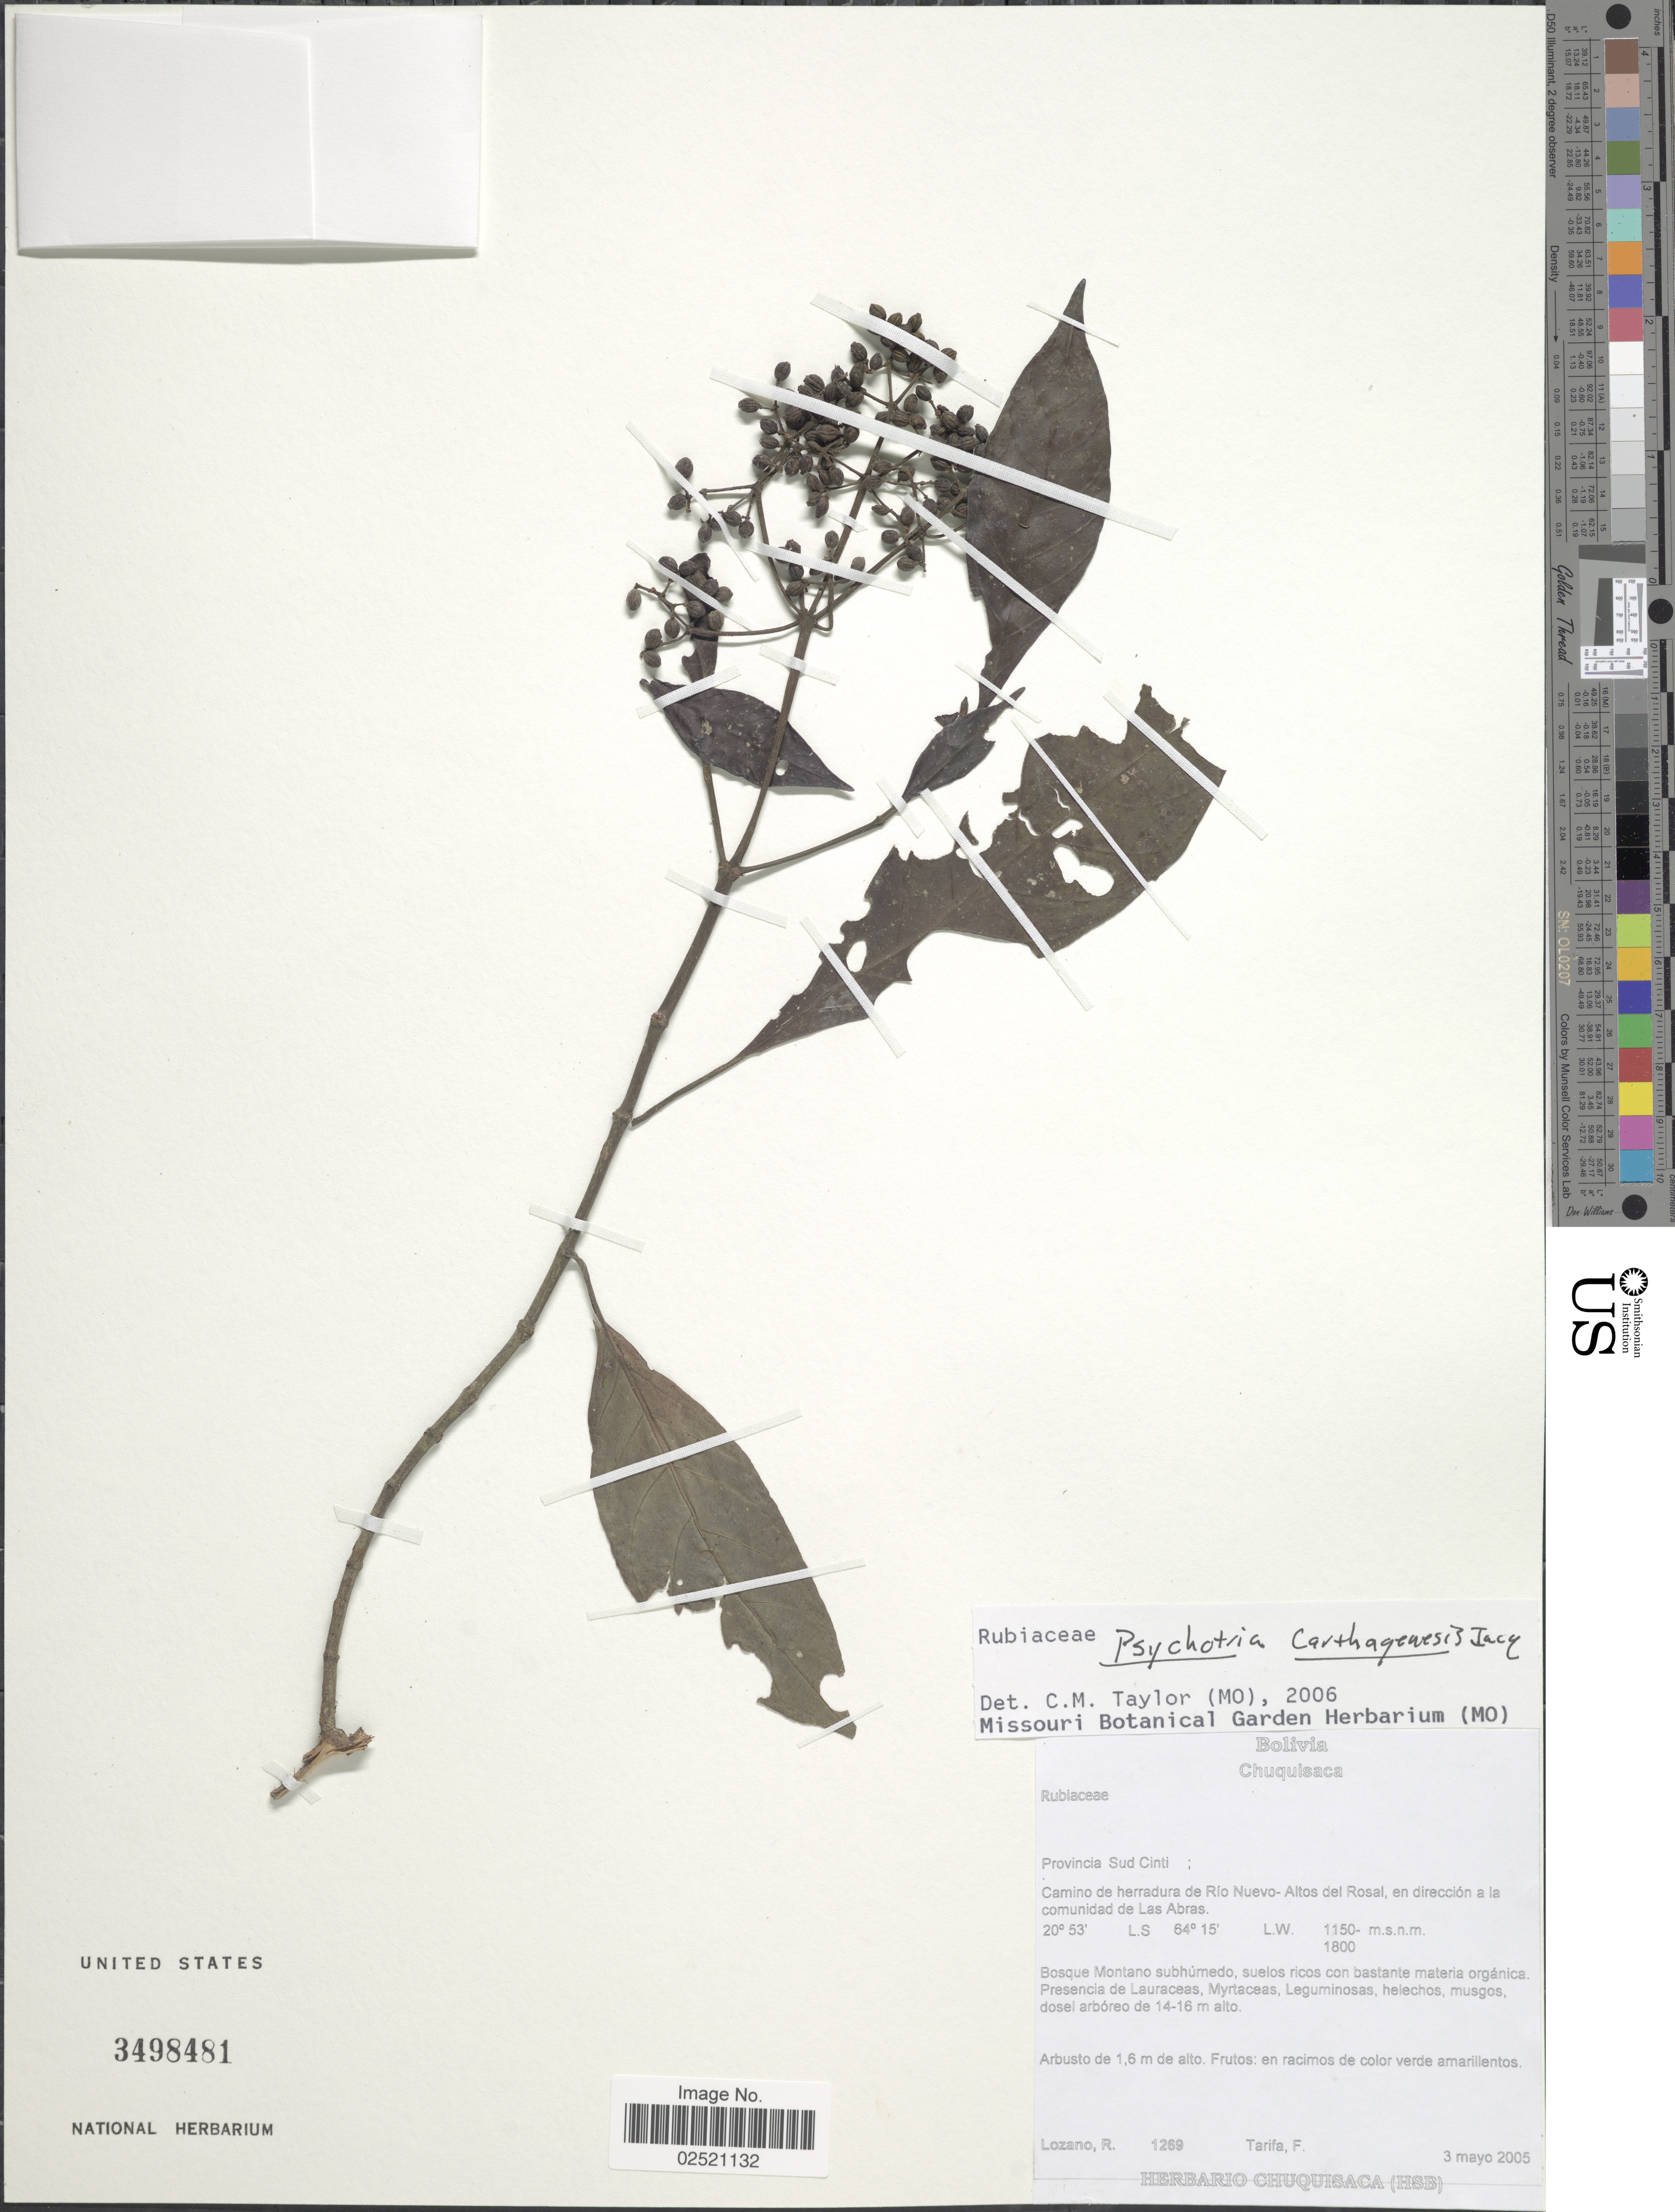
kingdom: Plantae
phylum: Tracheophyta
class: Magnoliopsida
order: Gentianales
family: Rubiaceae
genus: Psychotria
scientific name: Psychotria carthagenensis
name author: Jacq.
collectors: R. Lozano & F. Tarifa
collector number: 1269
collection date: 2005-05-03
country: Bolivia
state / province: Chuquisaca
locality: Provincia Sud Cinti: Camino de herradura de Rio Nuevo-Altos del Rosal, en direccion a la comundad de Las Abras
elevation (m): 1150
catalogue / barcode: US 3498481